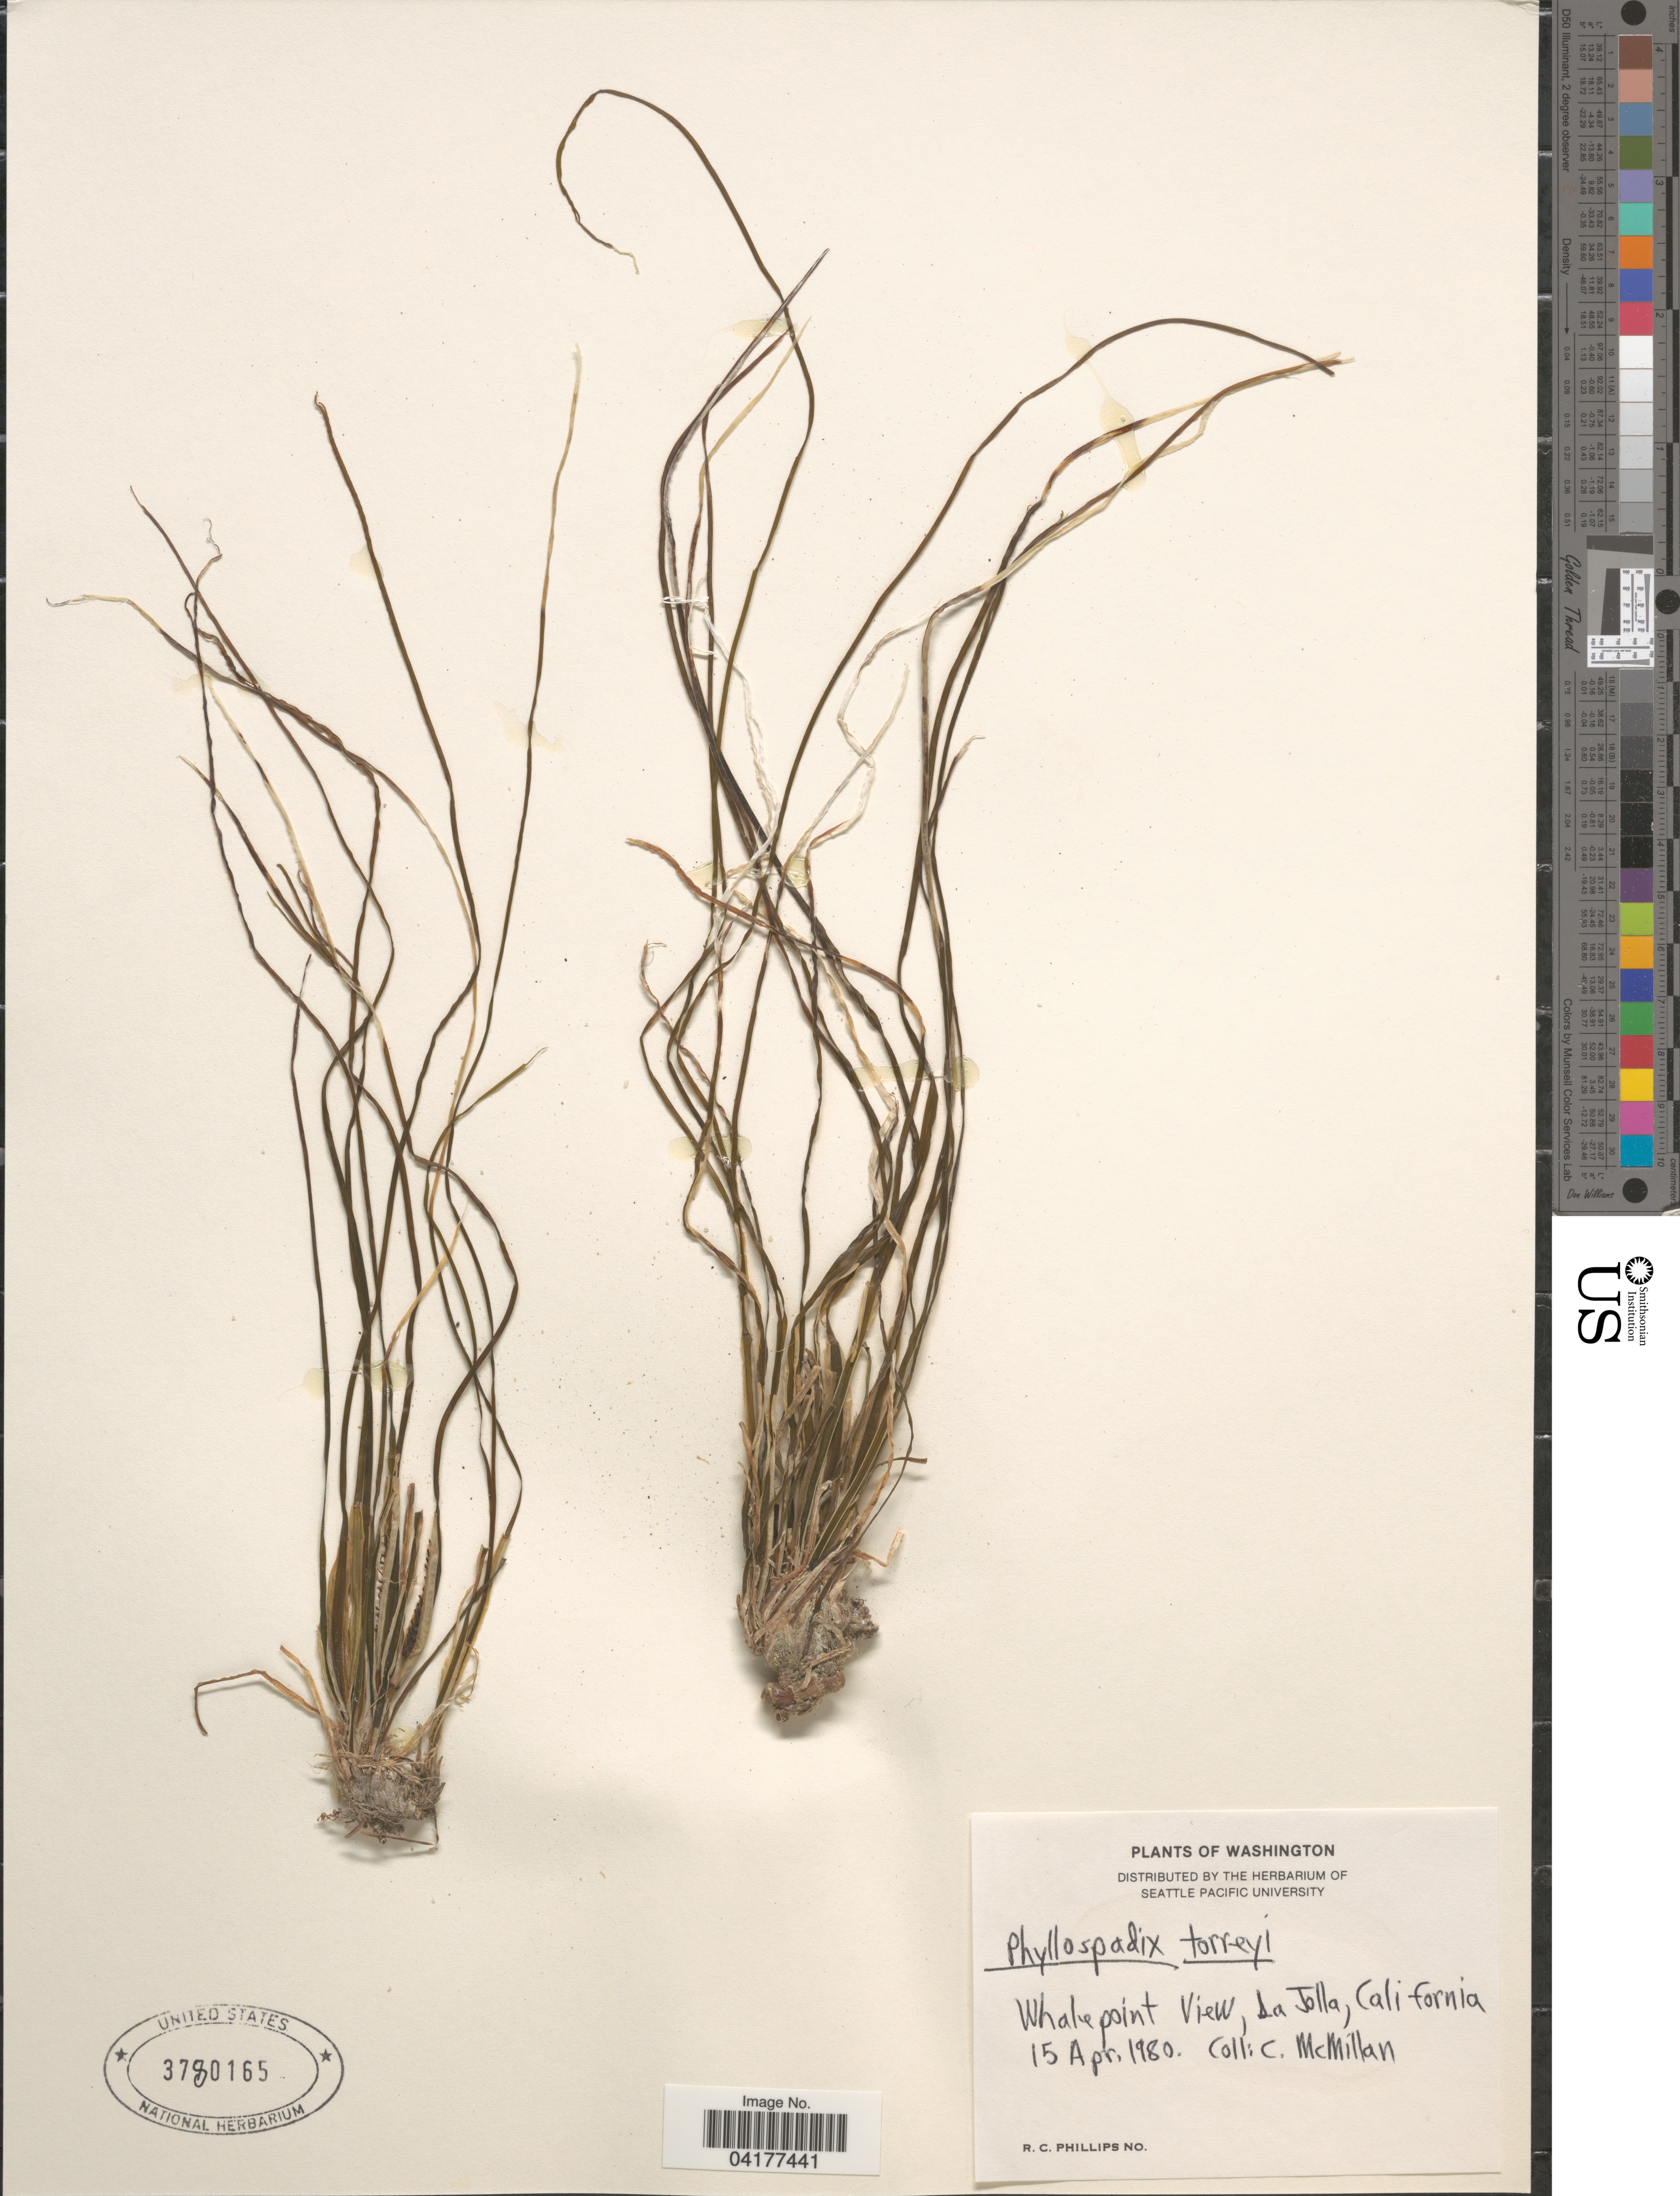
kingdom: Plantae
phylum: Tracheophyta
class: Liliopsida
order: Alismatales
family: Zosteraceae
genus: Phyllospadix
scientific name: Phyllospadix torreyi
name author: S. Watson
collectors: C. McMillan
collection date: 1980-04-15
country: United States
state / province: California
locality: Whalepoint View, La Jolla.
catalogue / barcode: US 3780165